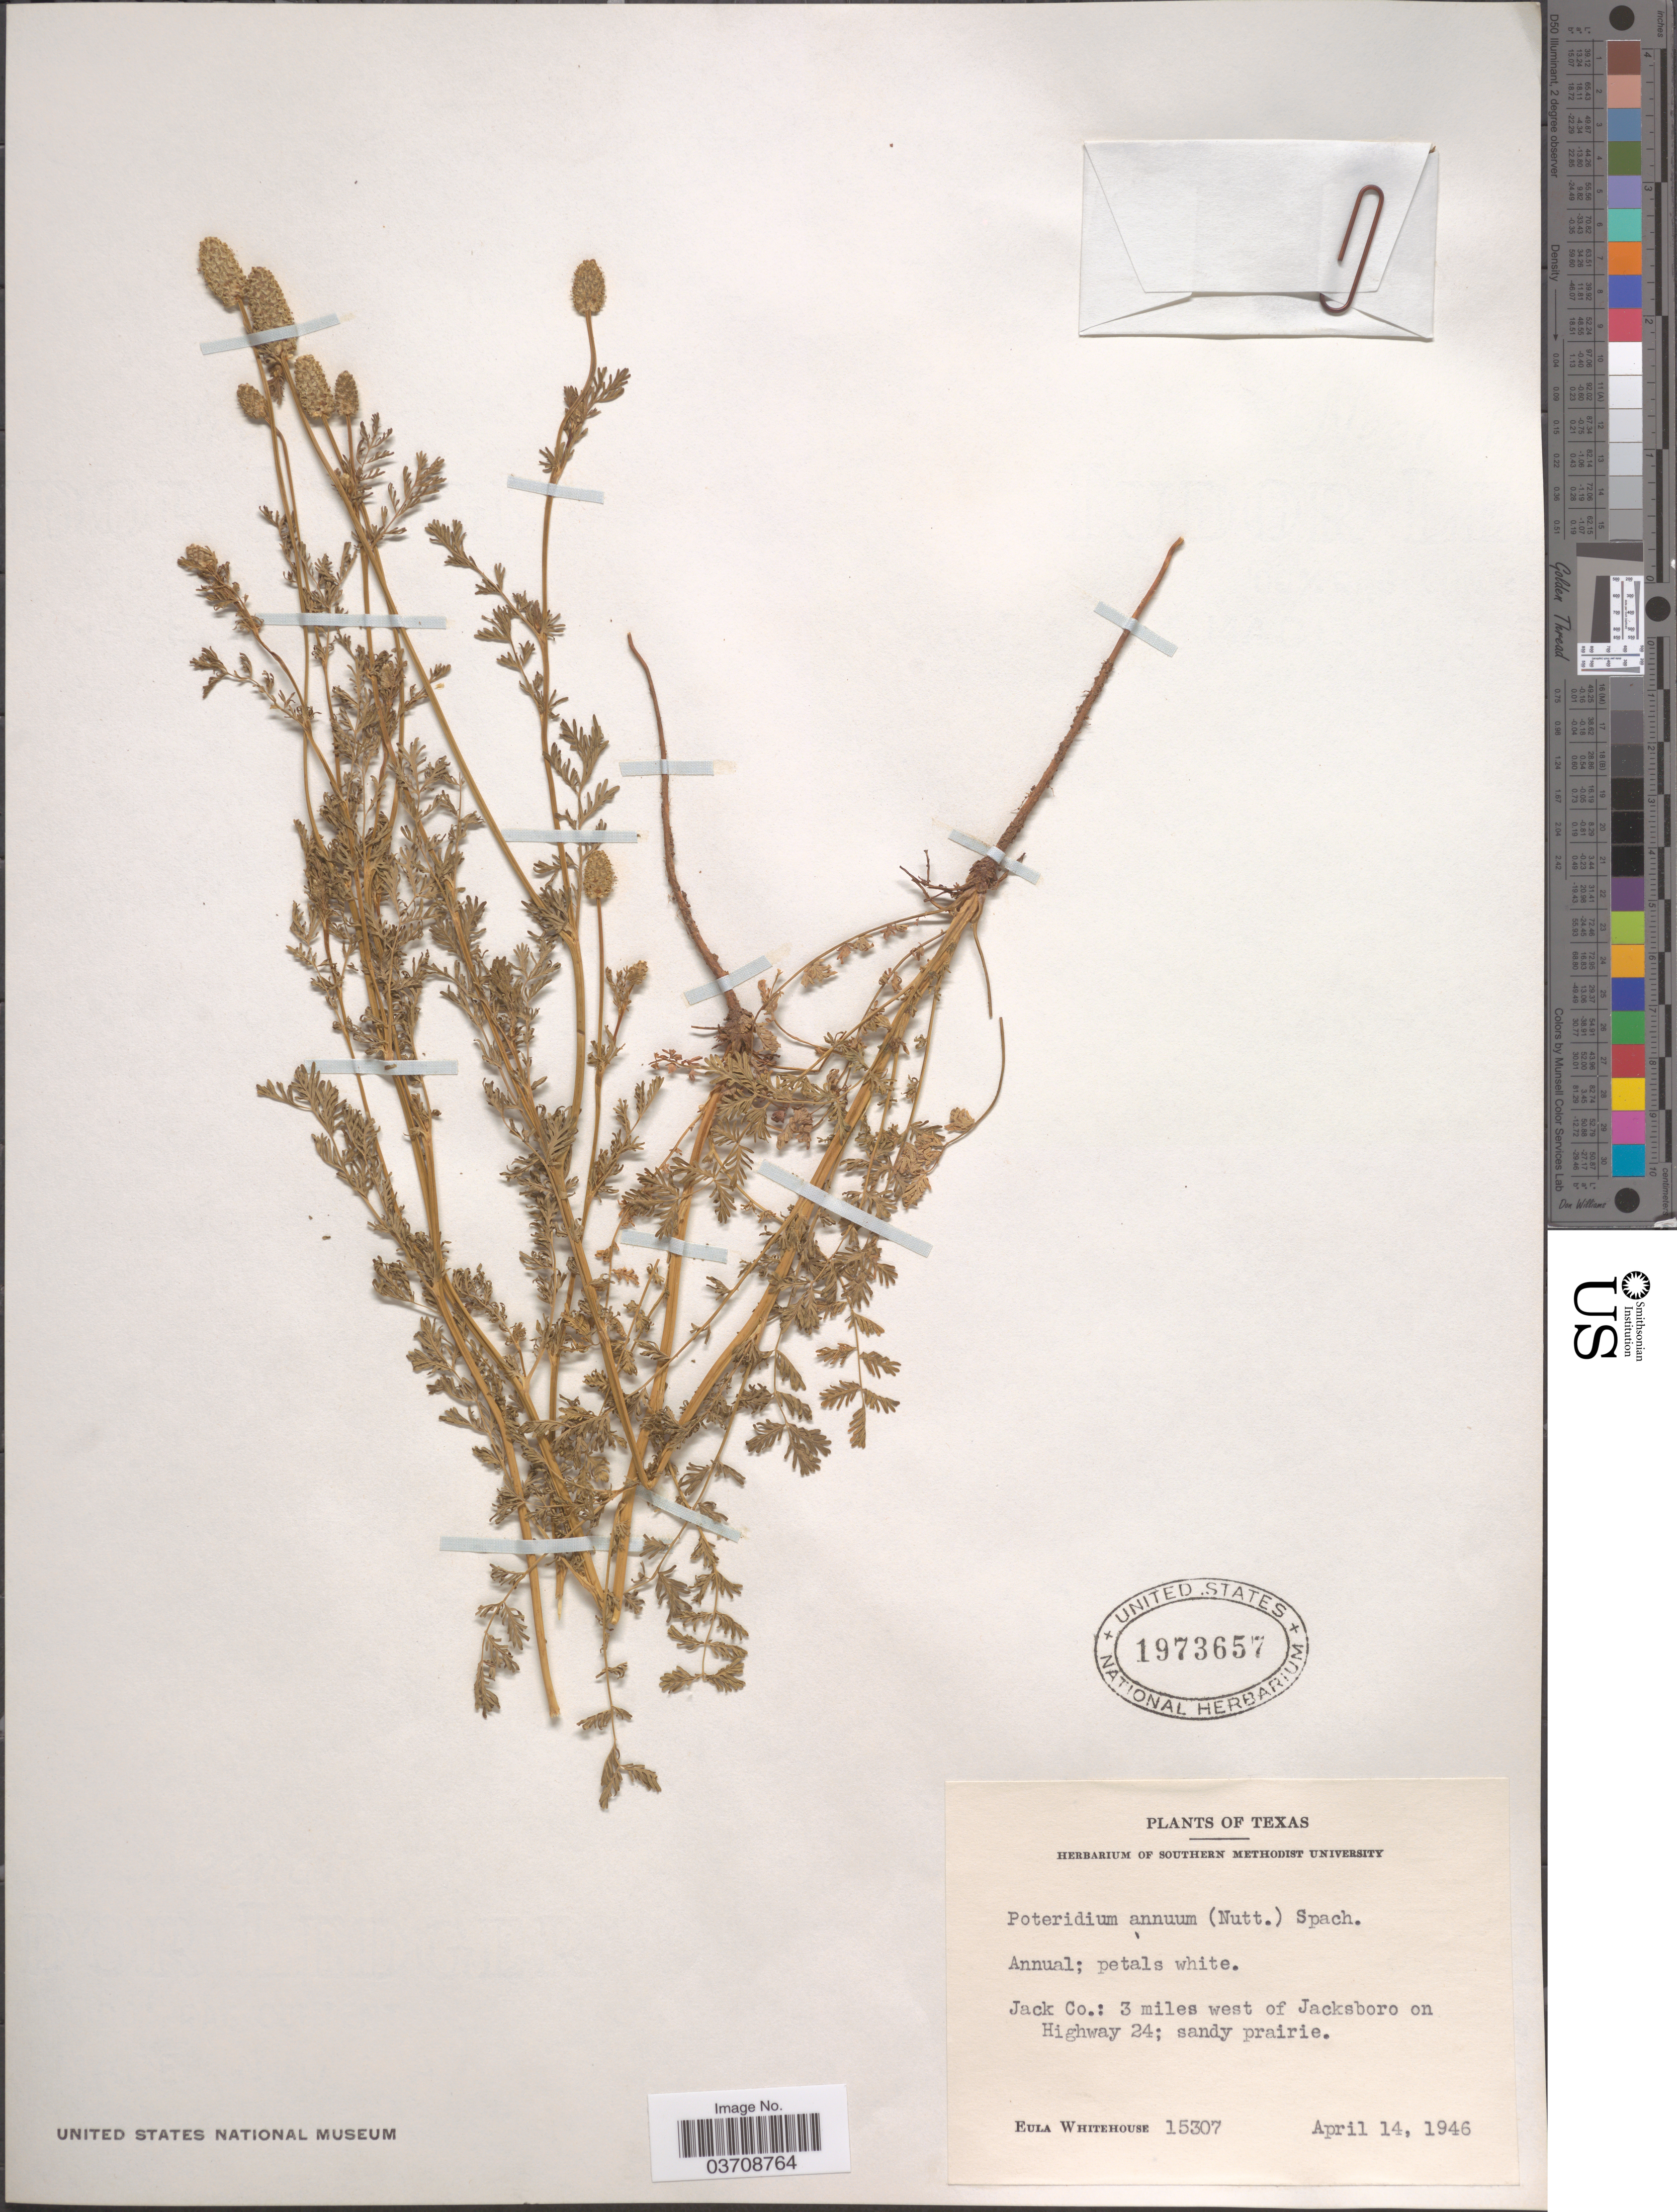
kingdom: Plantae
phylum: Tracheophyta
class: Magnoliopsida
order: Rosales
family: Rosaceae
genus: Sanguisorba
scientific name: Sanguisorba annua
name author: (Nutt. ex Hook.) Torr. & A. Gray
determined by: Strong, Mark T., (BOT), Smithsonian Institution - National Museum of Natural History (UNITED STATES)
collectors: E. Whitehouse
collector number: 15307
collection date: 1946-04-14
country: United States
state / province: Texas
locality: Jack Co.: 3 miles west of Jacksboro on Highway 24.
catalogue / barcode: US 1973657